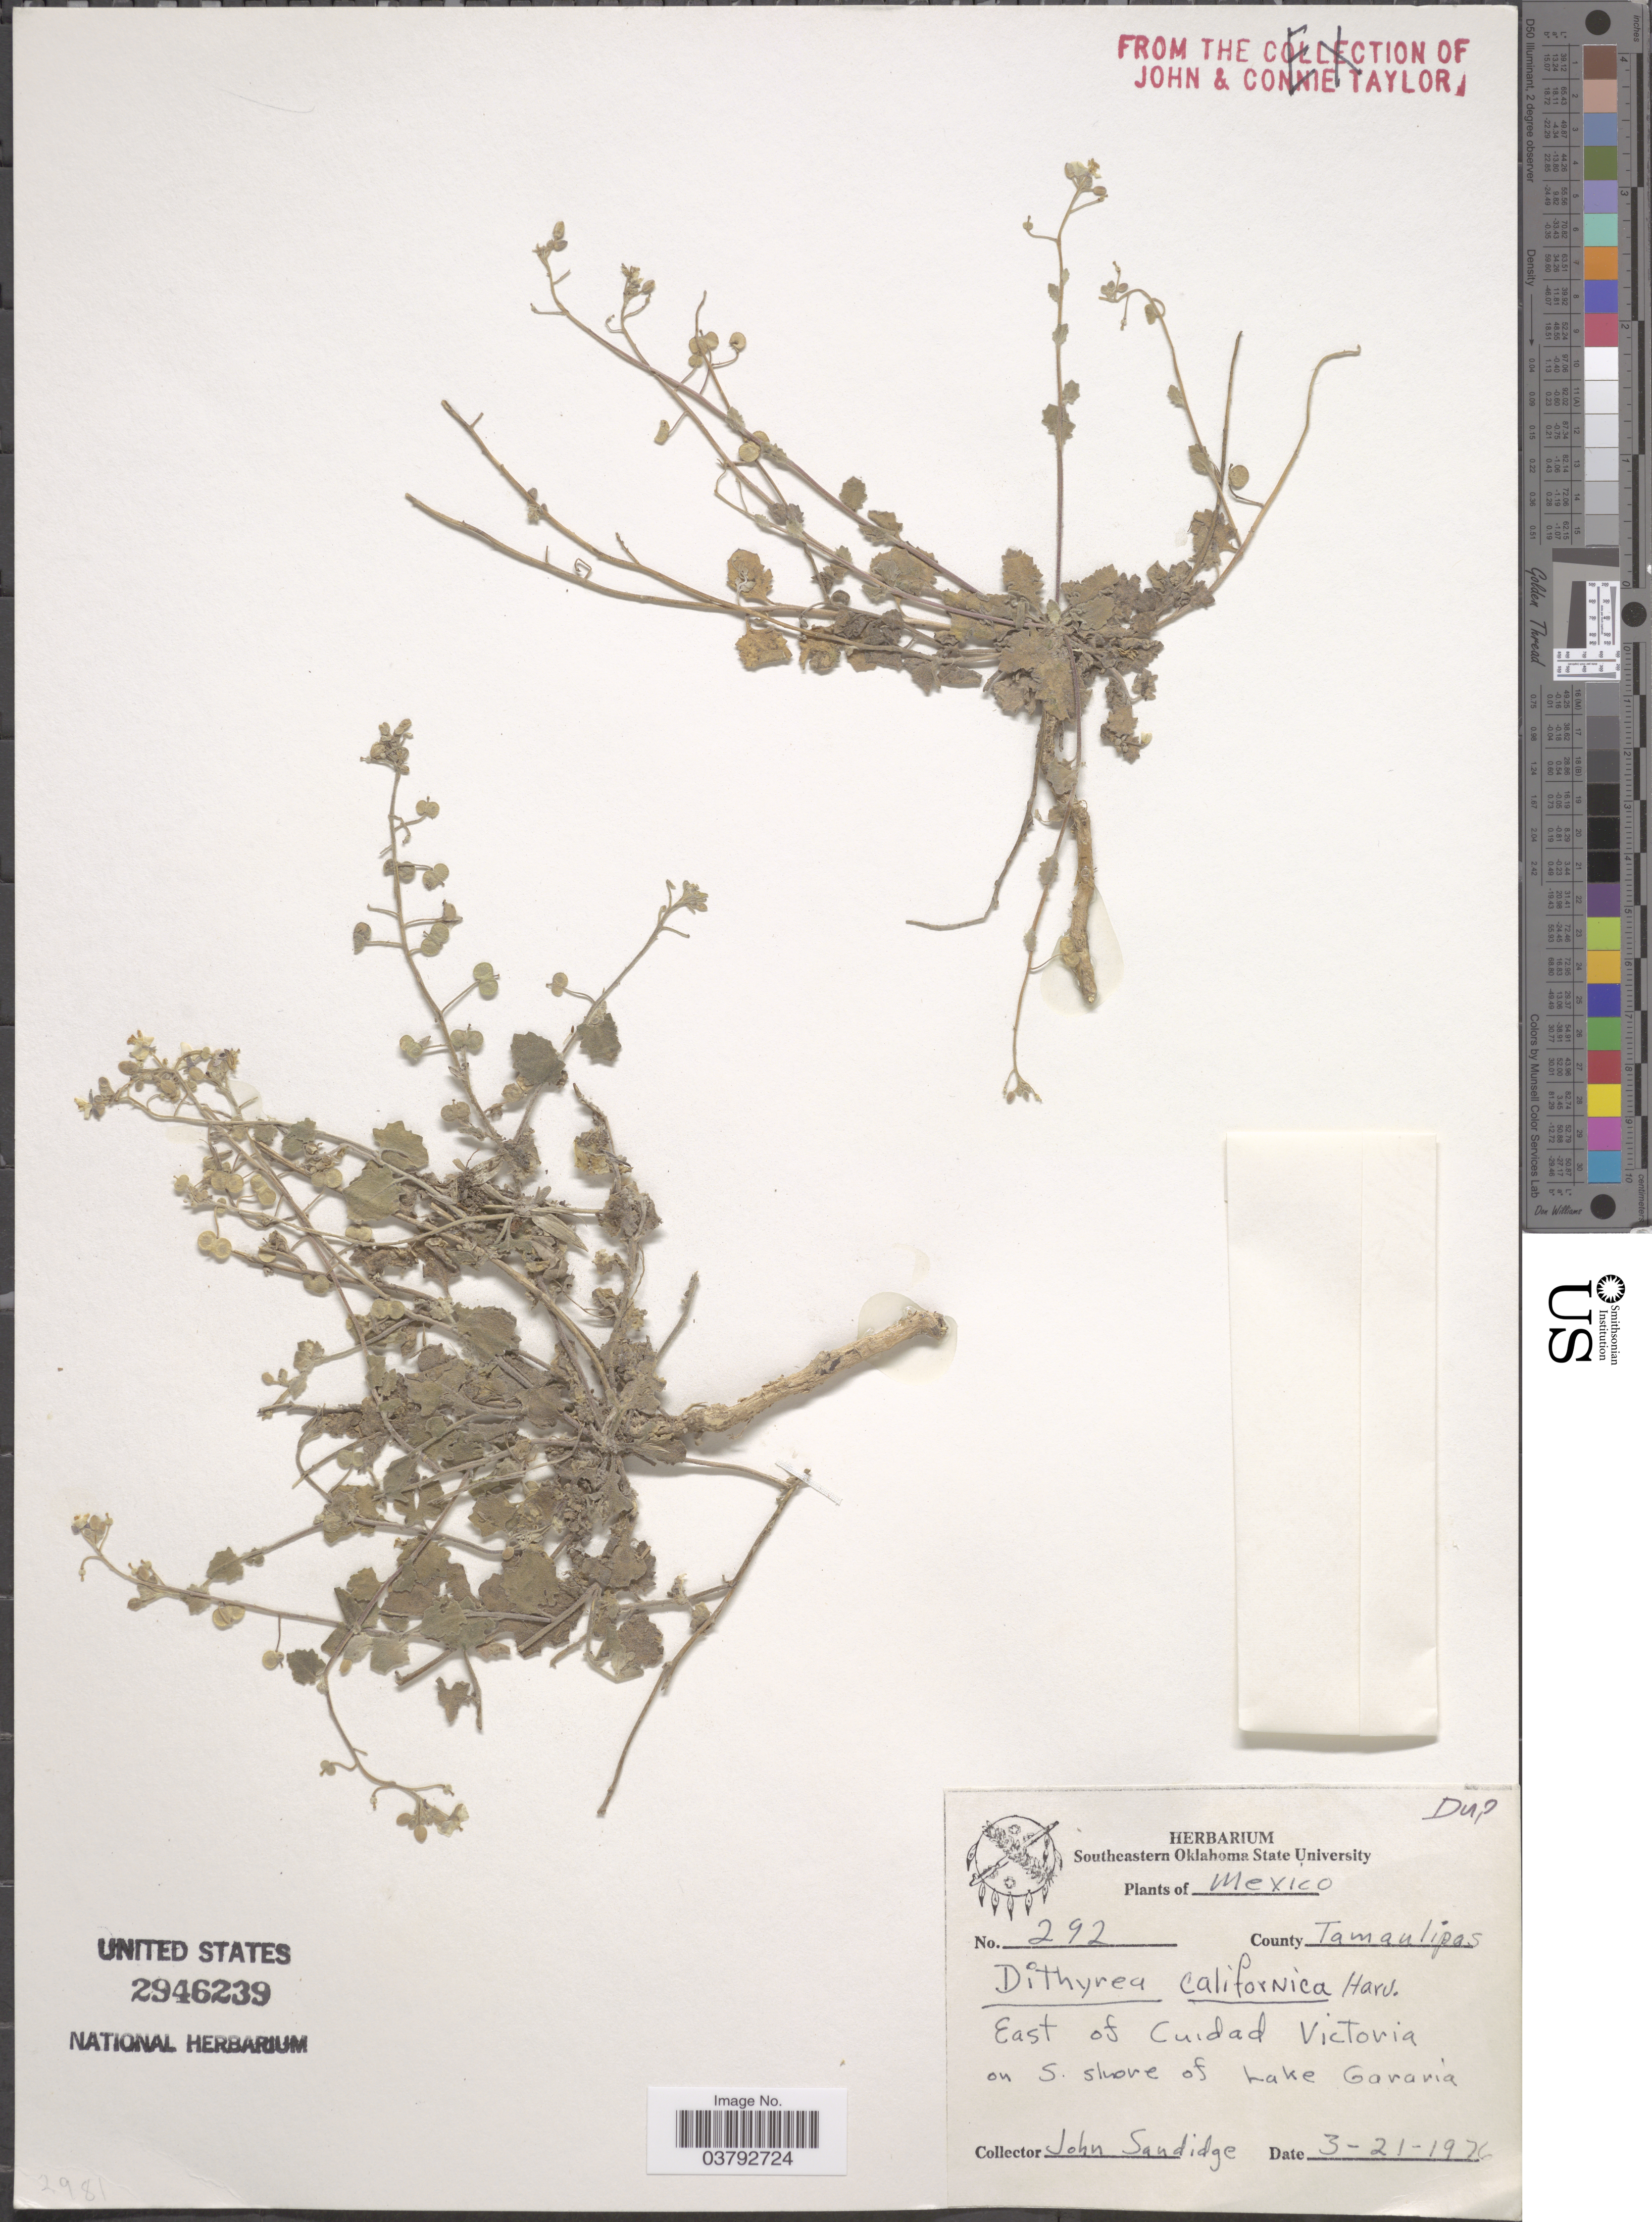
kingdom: Plantae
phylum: Tracheophyta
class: Magnoliopsida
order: Brassicales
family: Brassicaceae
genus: Dithyrea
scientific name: Dithyrea californica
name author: Harv.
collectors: J. Sandidge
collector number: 292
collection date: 1976-03-21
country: Mexico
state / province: Tamaulipas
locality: County Tamaulipas. East of Cuidad Victoria on S. shore of Lake Gararia.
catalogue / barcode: US 2946239